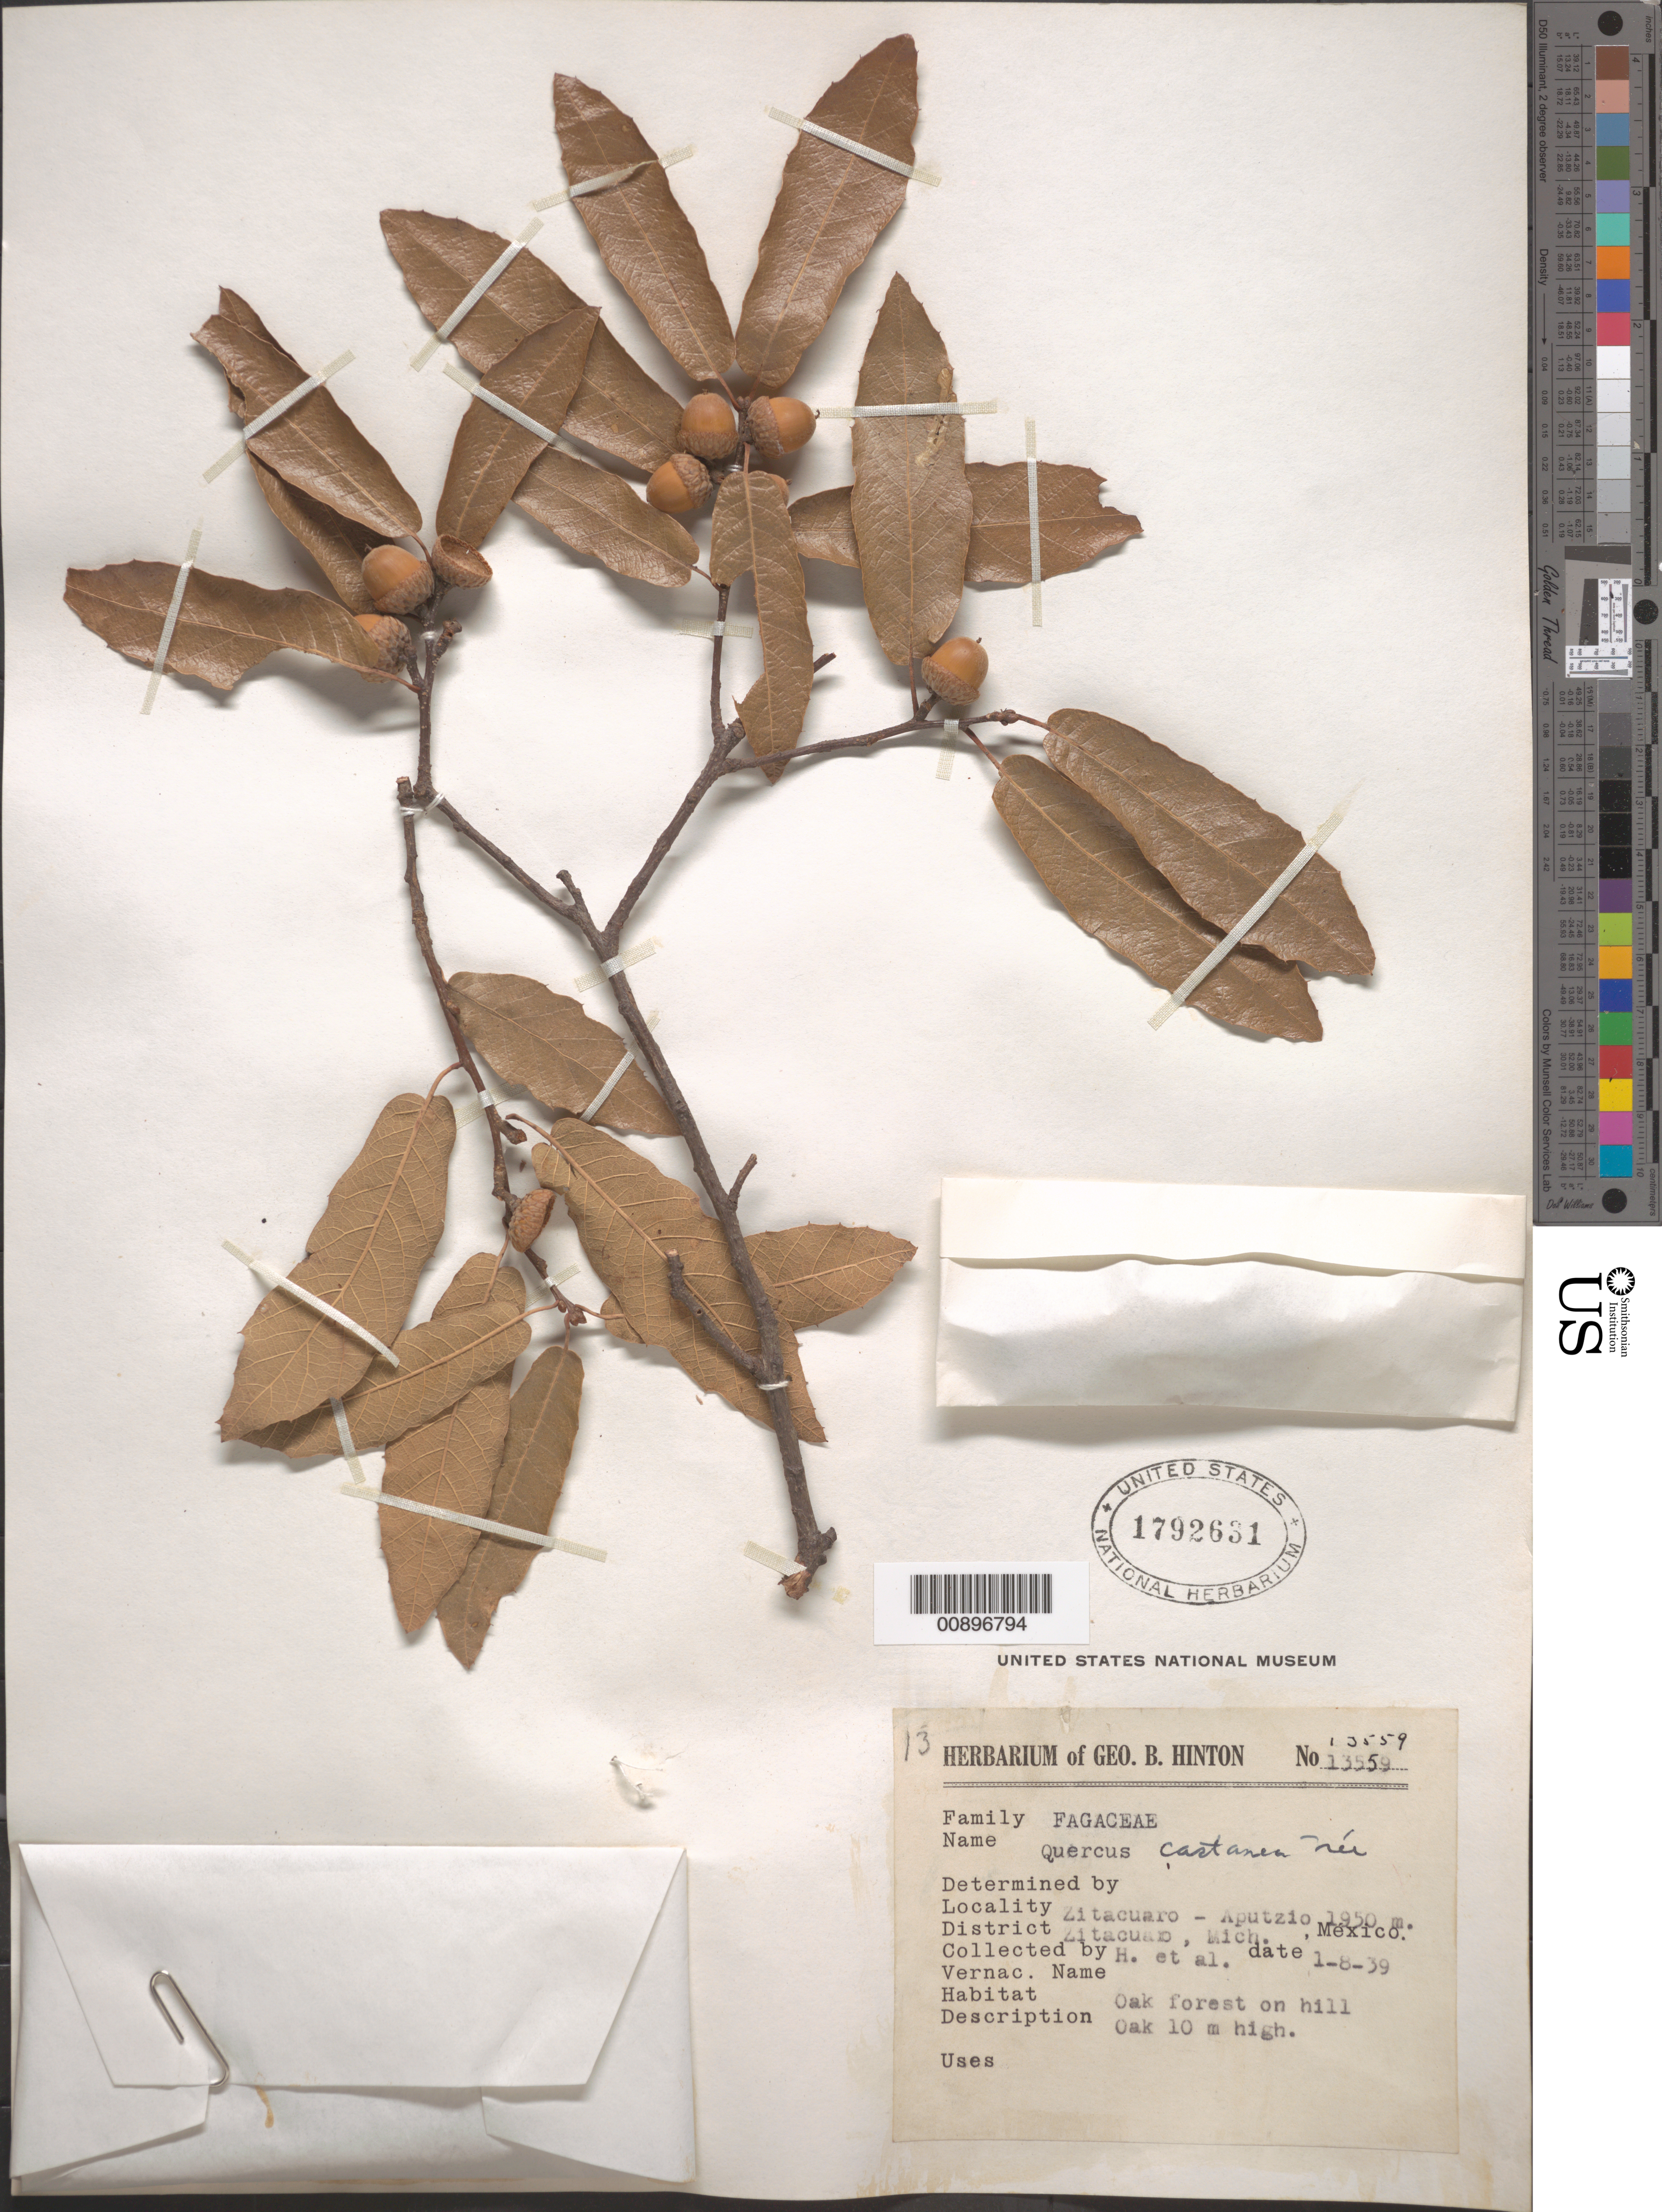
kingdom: Plantae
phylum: Tracheophyta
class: Magnoliopsida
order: Fagales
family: Fagaceae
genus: Quercus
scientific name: Quercus castanea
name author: Née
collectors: G. B. Hinton & et al.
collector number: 13559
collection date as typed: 08 Jan 1939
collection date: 1939-01-08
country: Mexico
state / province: Michoacán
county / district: Zitácuaro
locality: Zitácuaro - Aputzio, District Zitácuaro, Michoacán.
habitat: Oak forest on hill.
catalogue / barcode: US 1792631